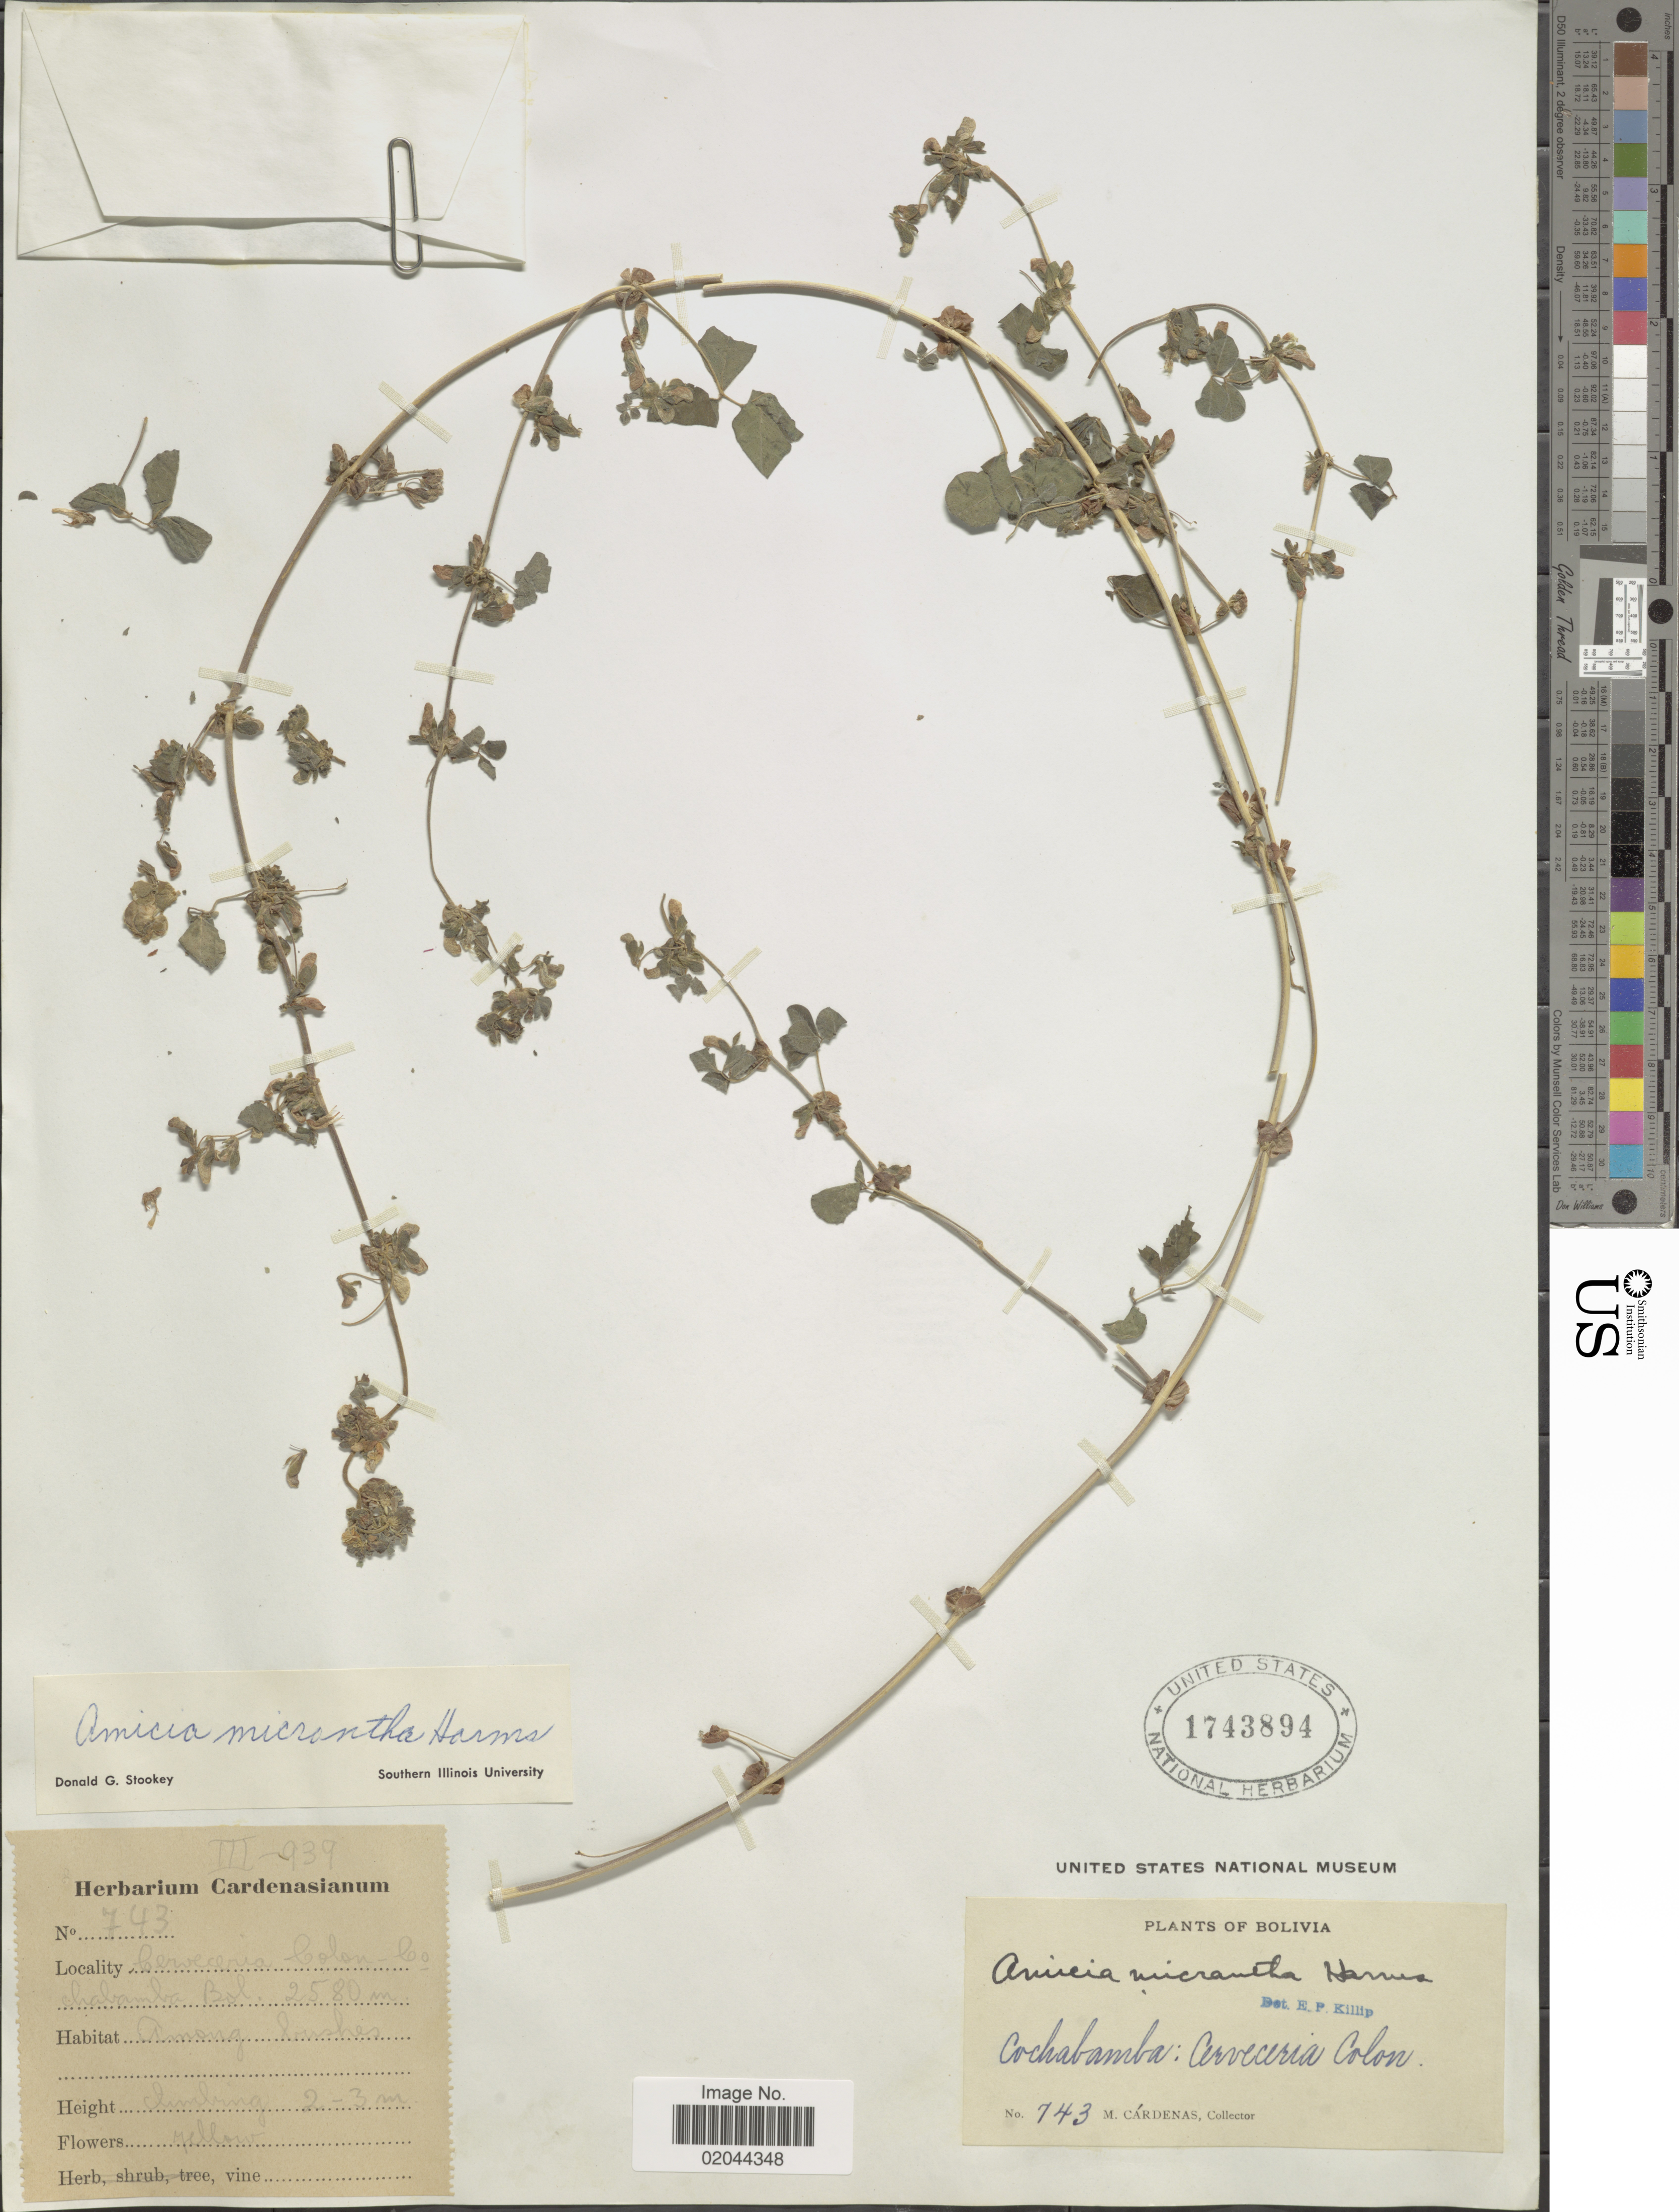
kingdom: Plantae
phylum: Tracheophyta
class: Magnoliopsida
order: Fabales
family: Fabaceae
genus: Amicia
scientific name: Amicia micrantha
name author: Harms in Kuntze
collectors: M. Cárdenas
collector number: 743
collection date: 1939-03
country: Bolivia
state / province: Cochabamba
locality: Cerveceria Colon, among bushes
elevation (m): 2580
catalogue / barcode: US 1743894